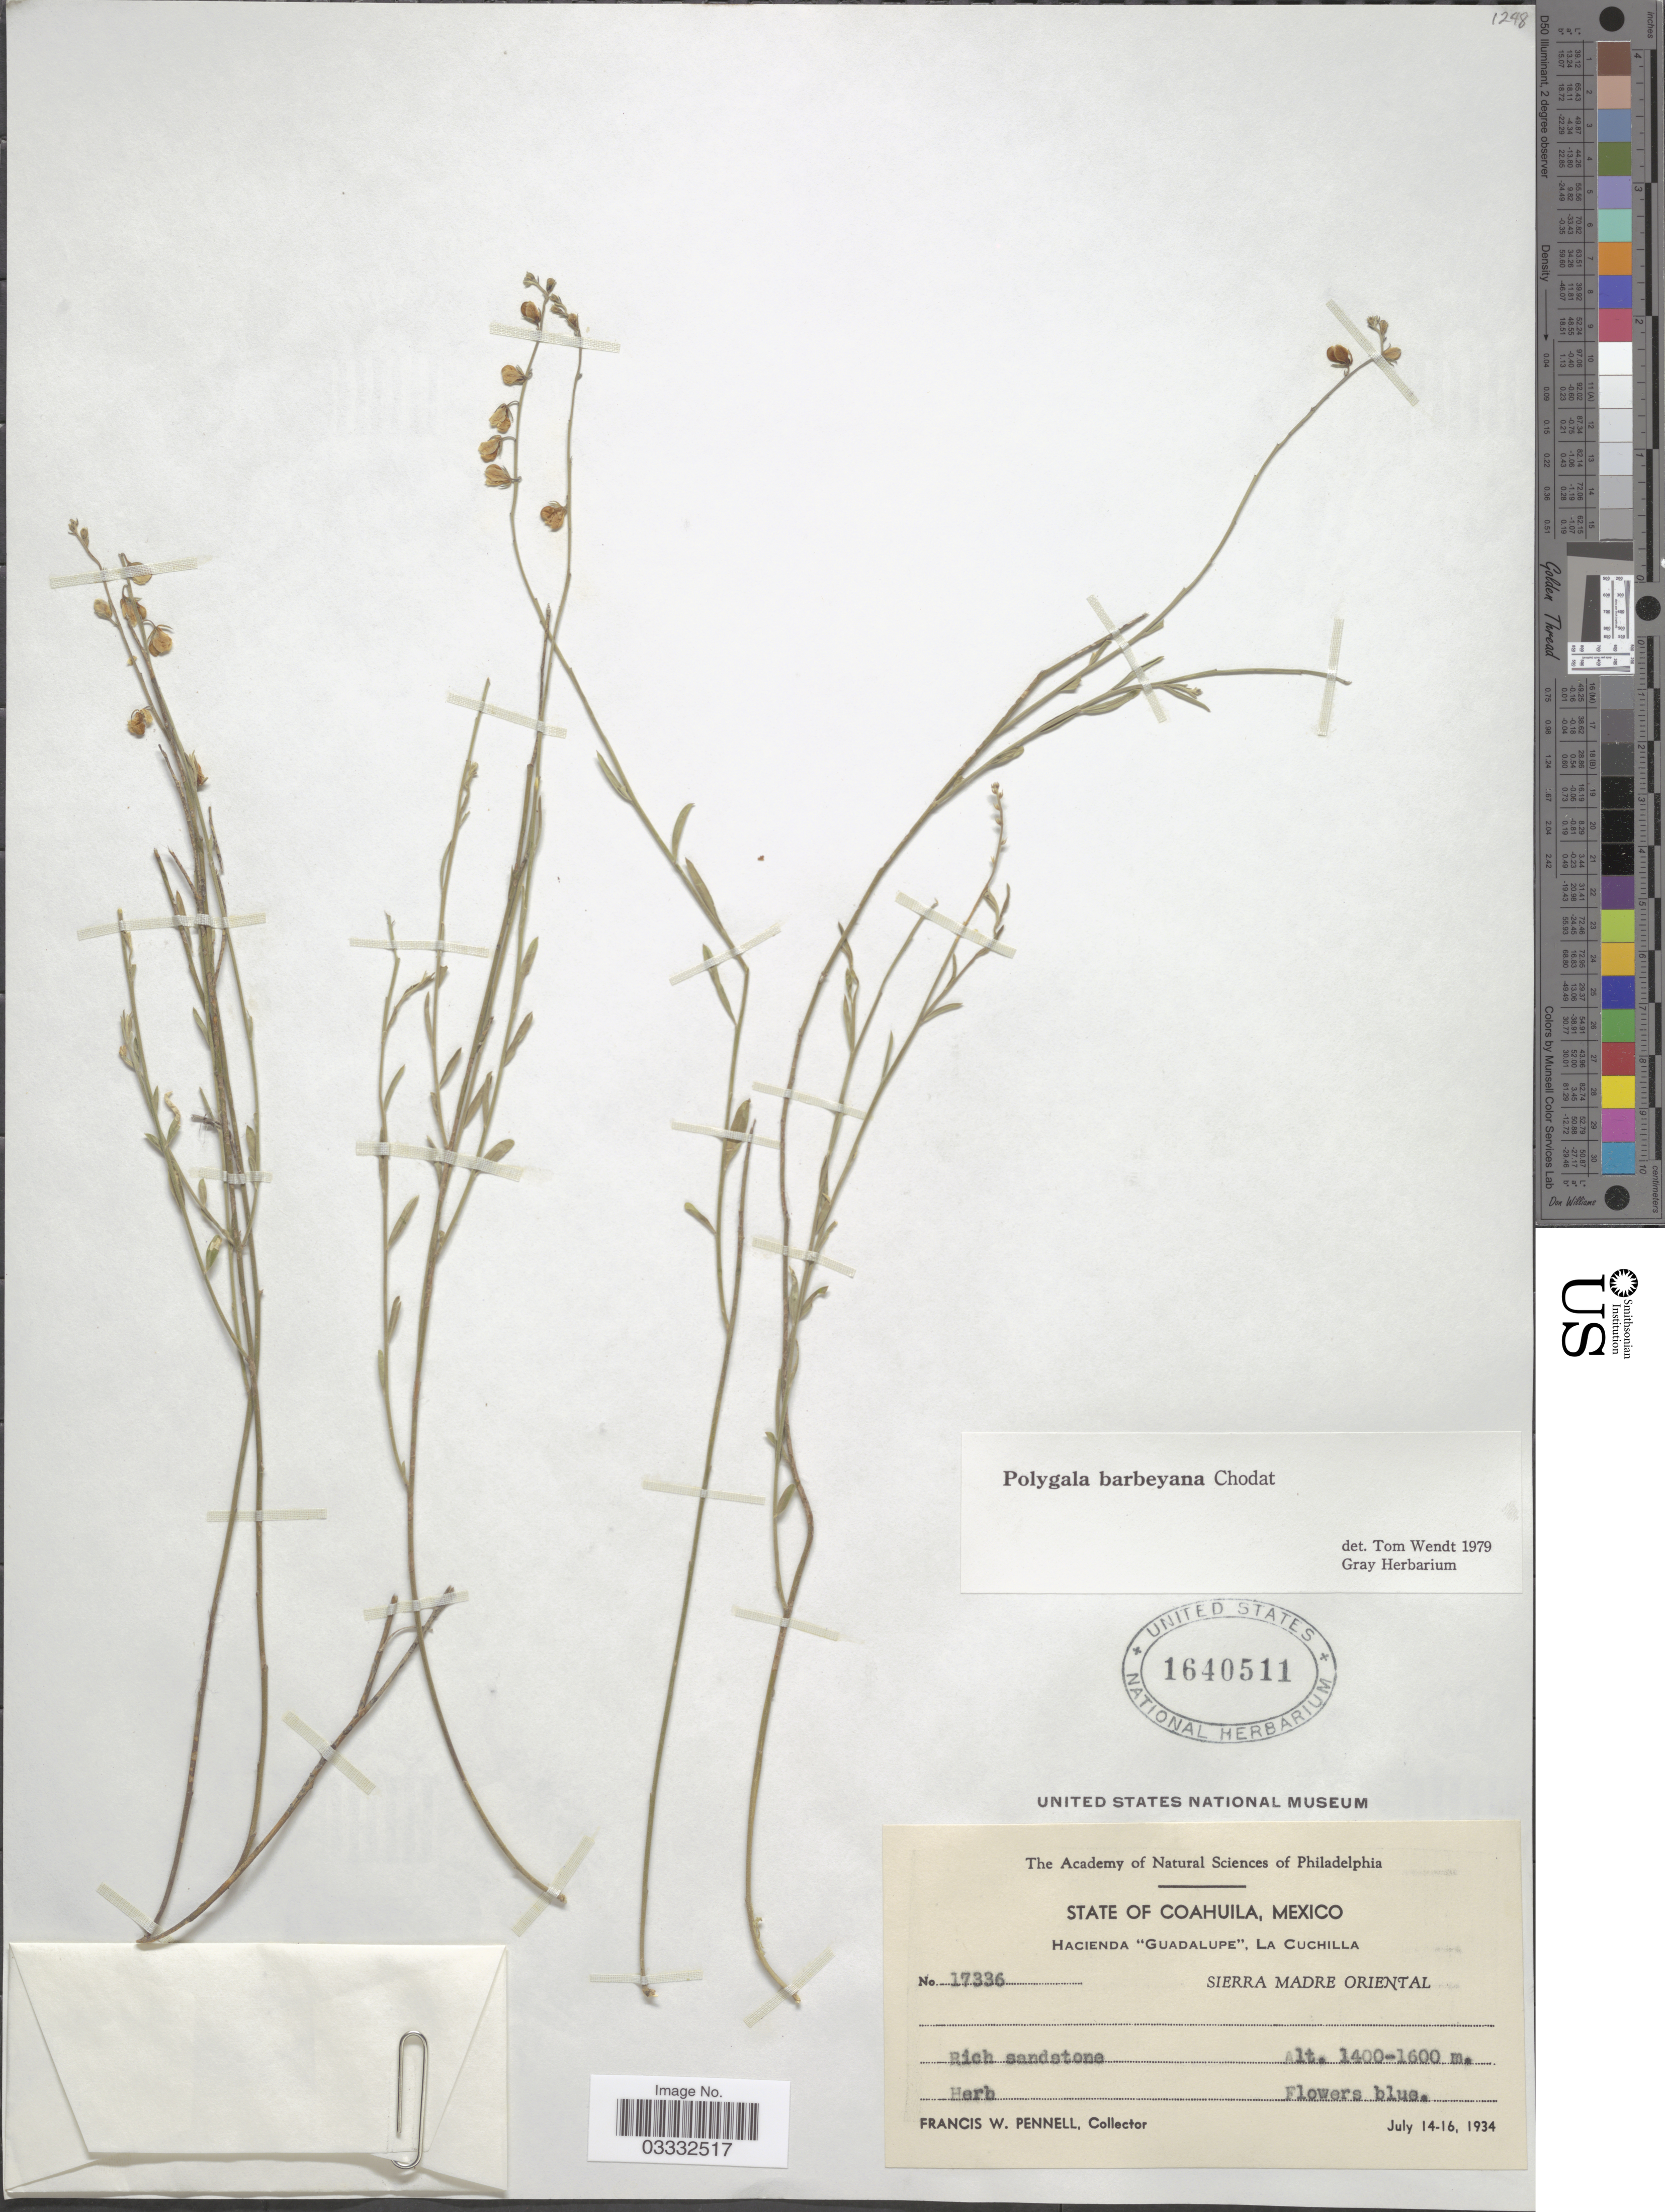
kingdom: Plantae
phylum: Tracheophyta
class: Magnoliopsida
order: Fabales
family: Polygalaceae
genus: Hebecarpa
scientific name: Hebecarpa barbeyana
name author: (Chodat) J.R. Abbott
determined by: Strong, Mark T., (BOT), Smithsonian Institution - National Museum of Natural History (UNITED STATES)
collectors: F. W. Pennell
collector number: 17336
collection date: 1934-07-14/1934-07-16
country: Mexico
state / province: Coahuila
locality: Hacienda "Guadalupe", La Cuchilla Sierra Madre Oriental.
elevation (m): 1400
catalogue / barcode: US 1640511